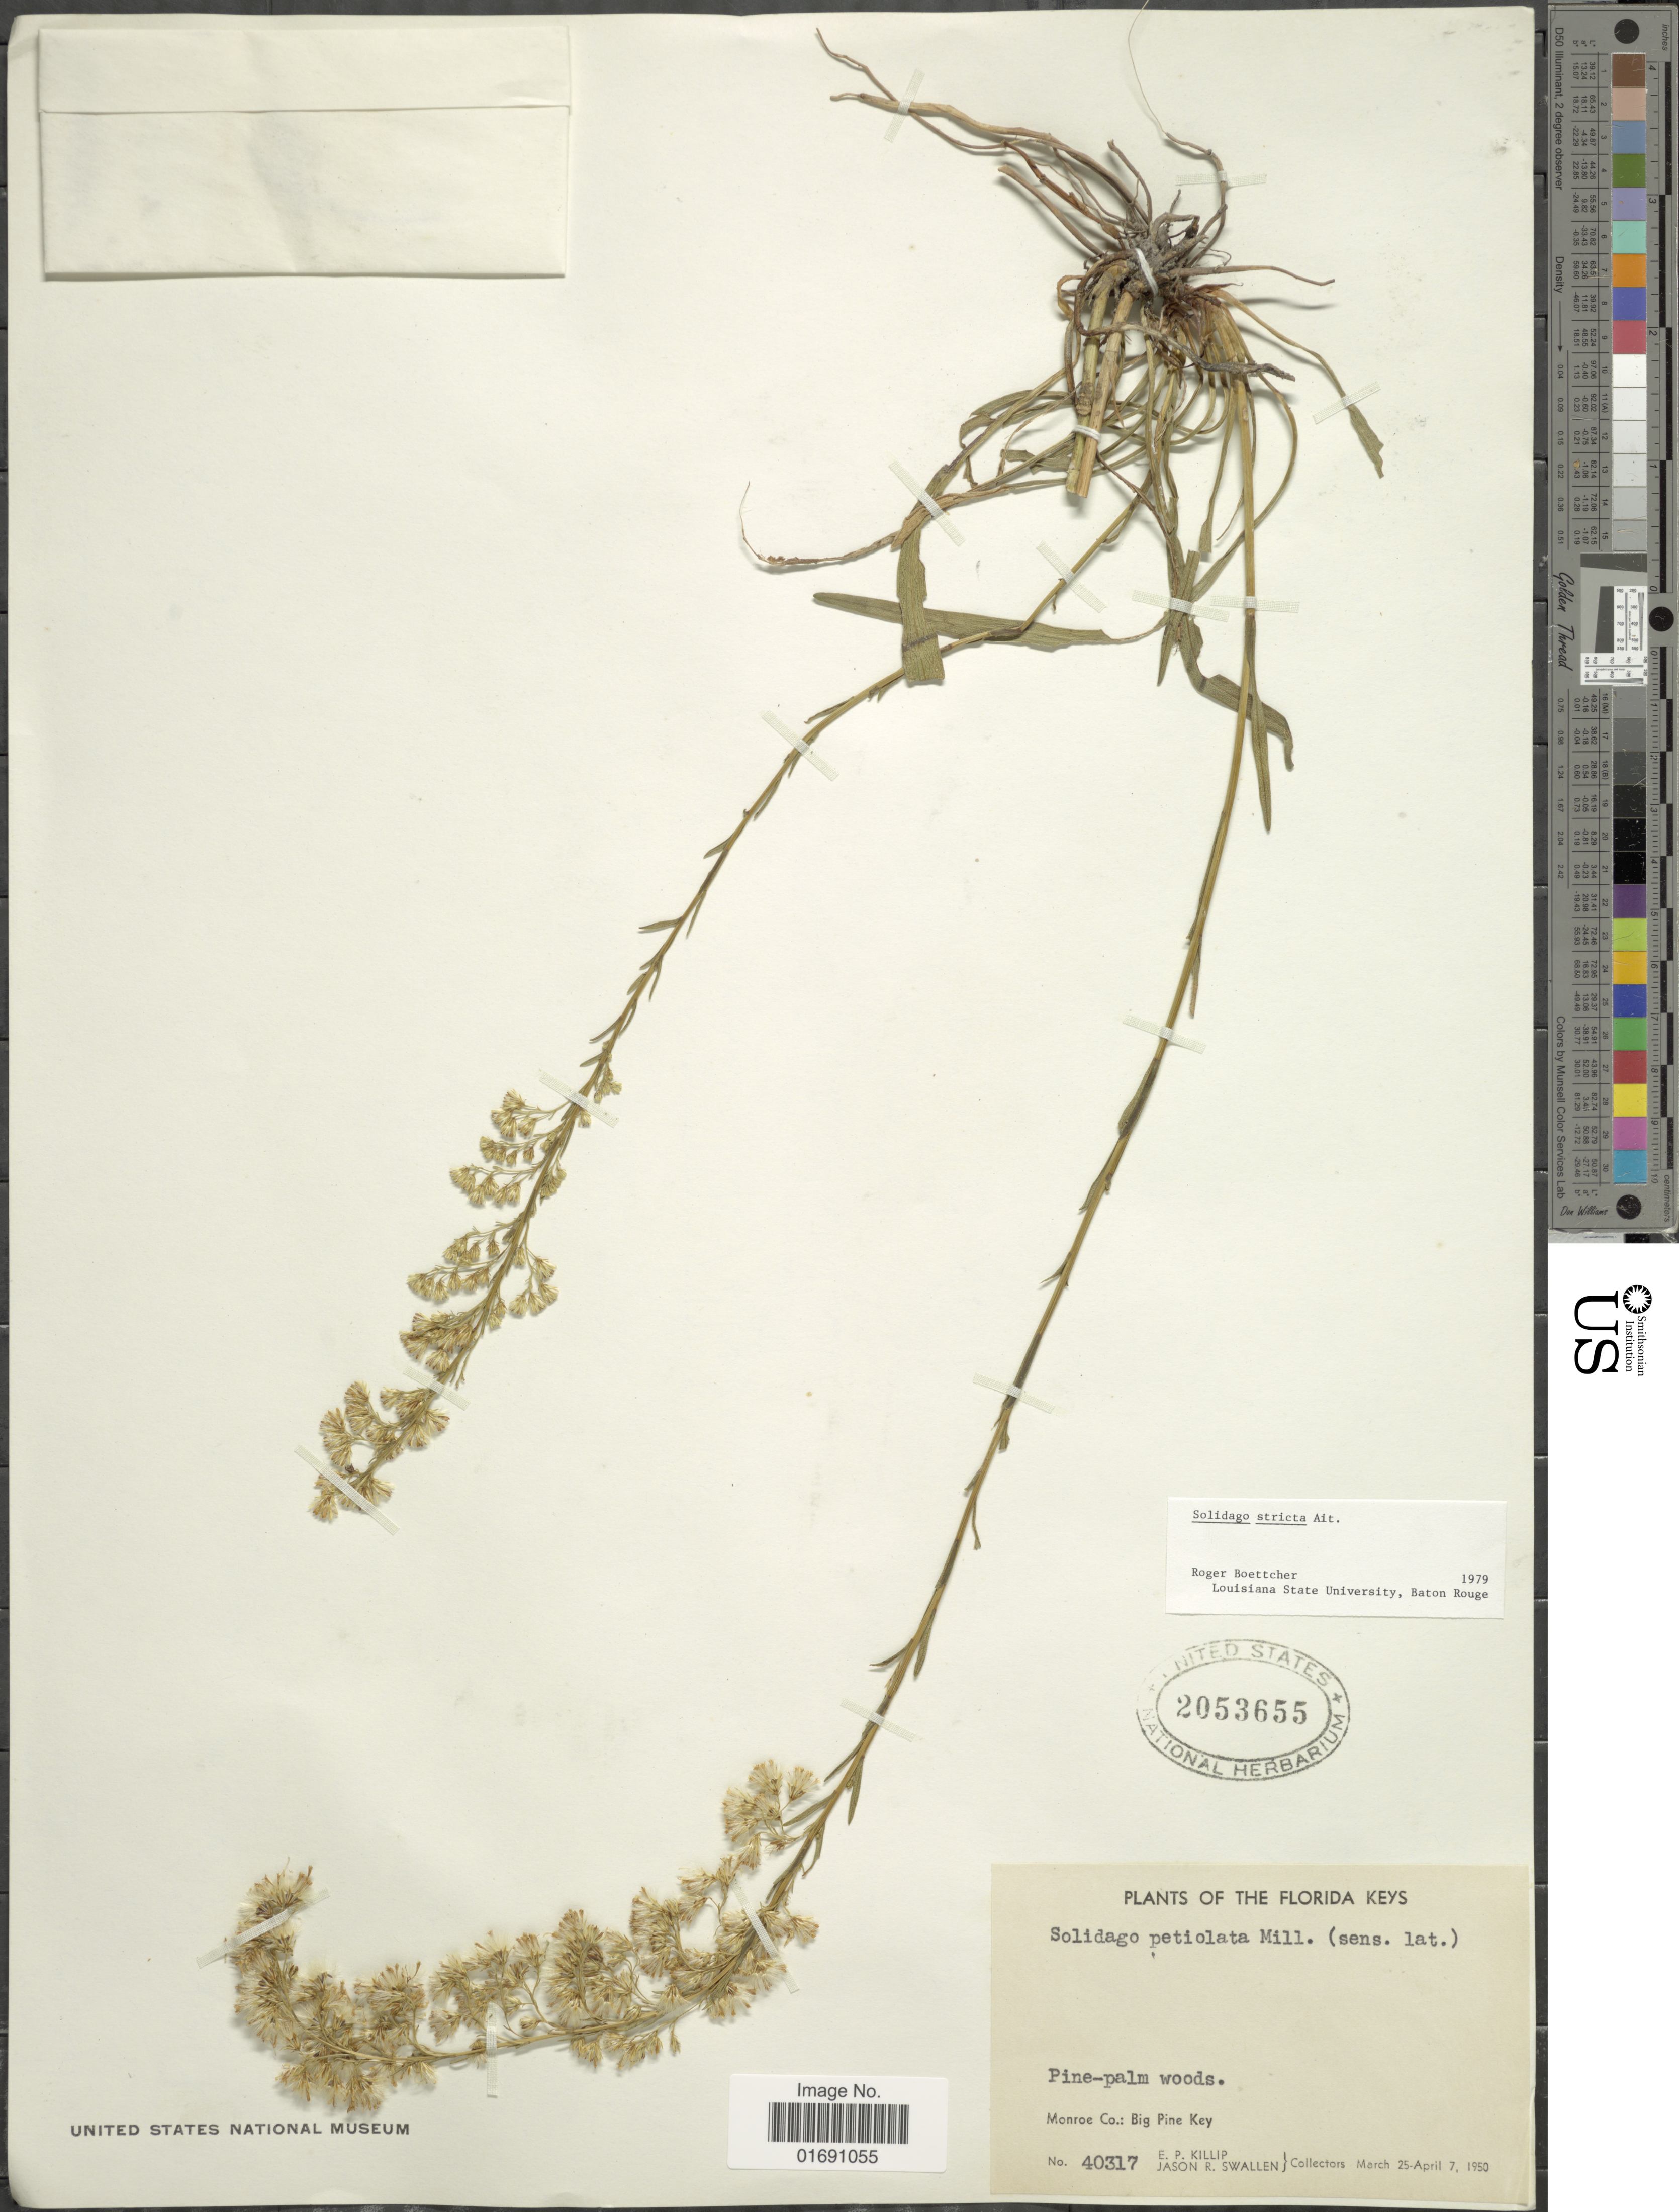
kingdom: Plantae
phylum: Tracheophyta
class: Magnoliopsida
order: Asterales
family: Asteraceae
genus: Solidago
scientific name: Solidago stricta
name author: Aiton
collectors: E. P. Killip & J. R. Swallen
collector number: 40317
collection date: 1950-03-25/1950-04-07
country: United States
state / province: Florida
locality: The Florida Keys, Pine-palm woods, Monroe Co.: Big Pine Key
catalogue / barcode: US 2053655